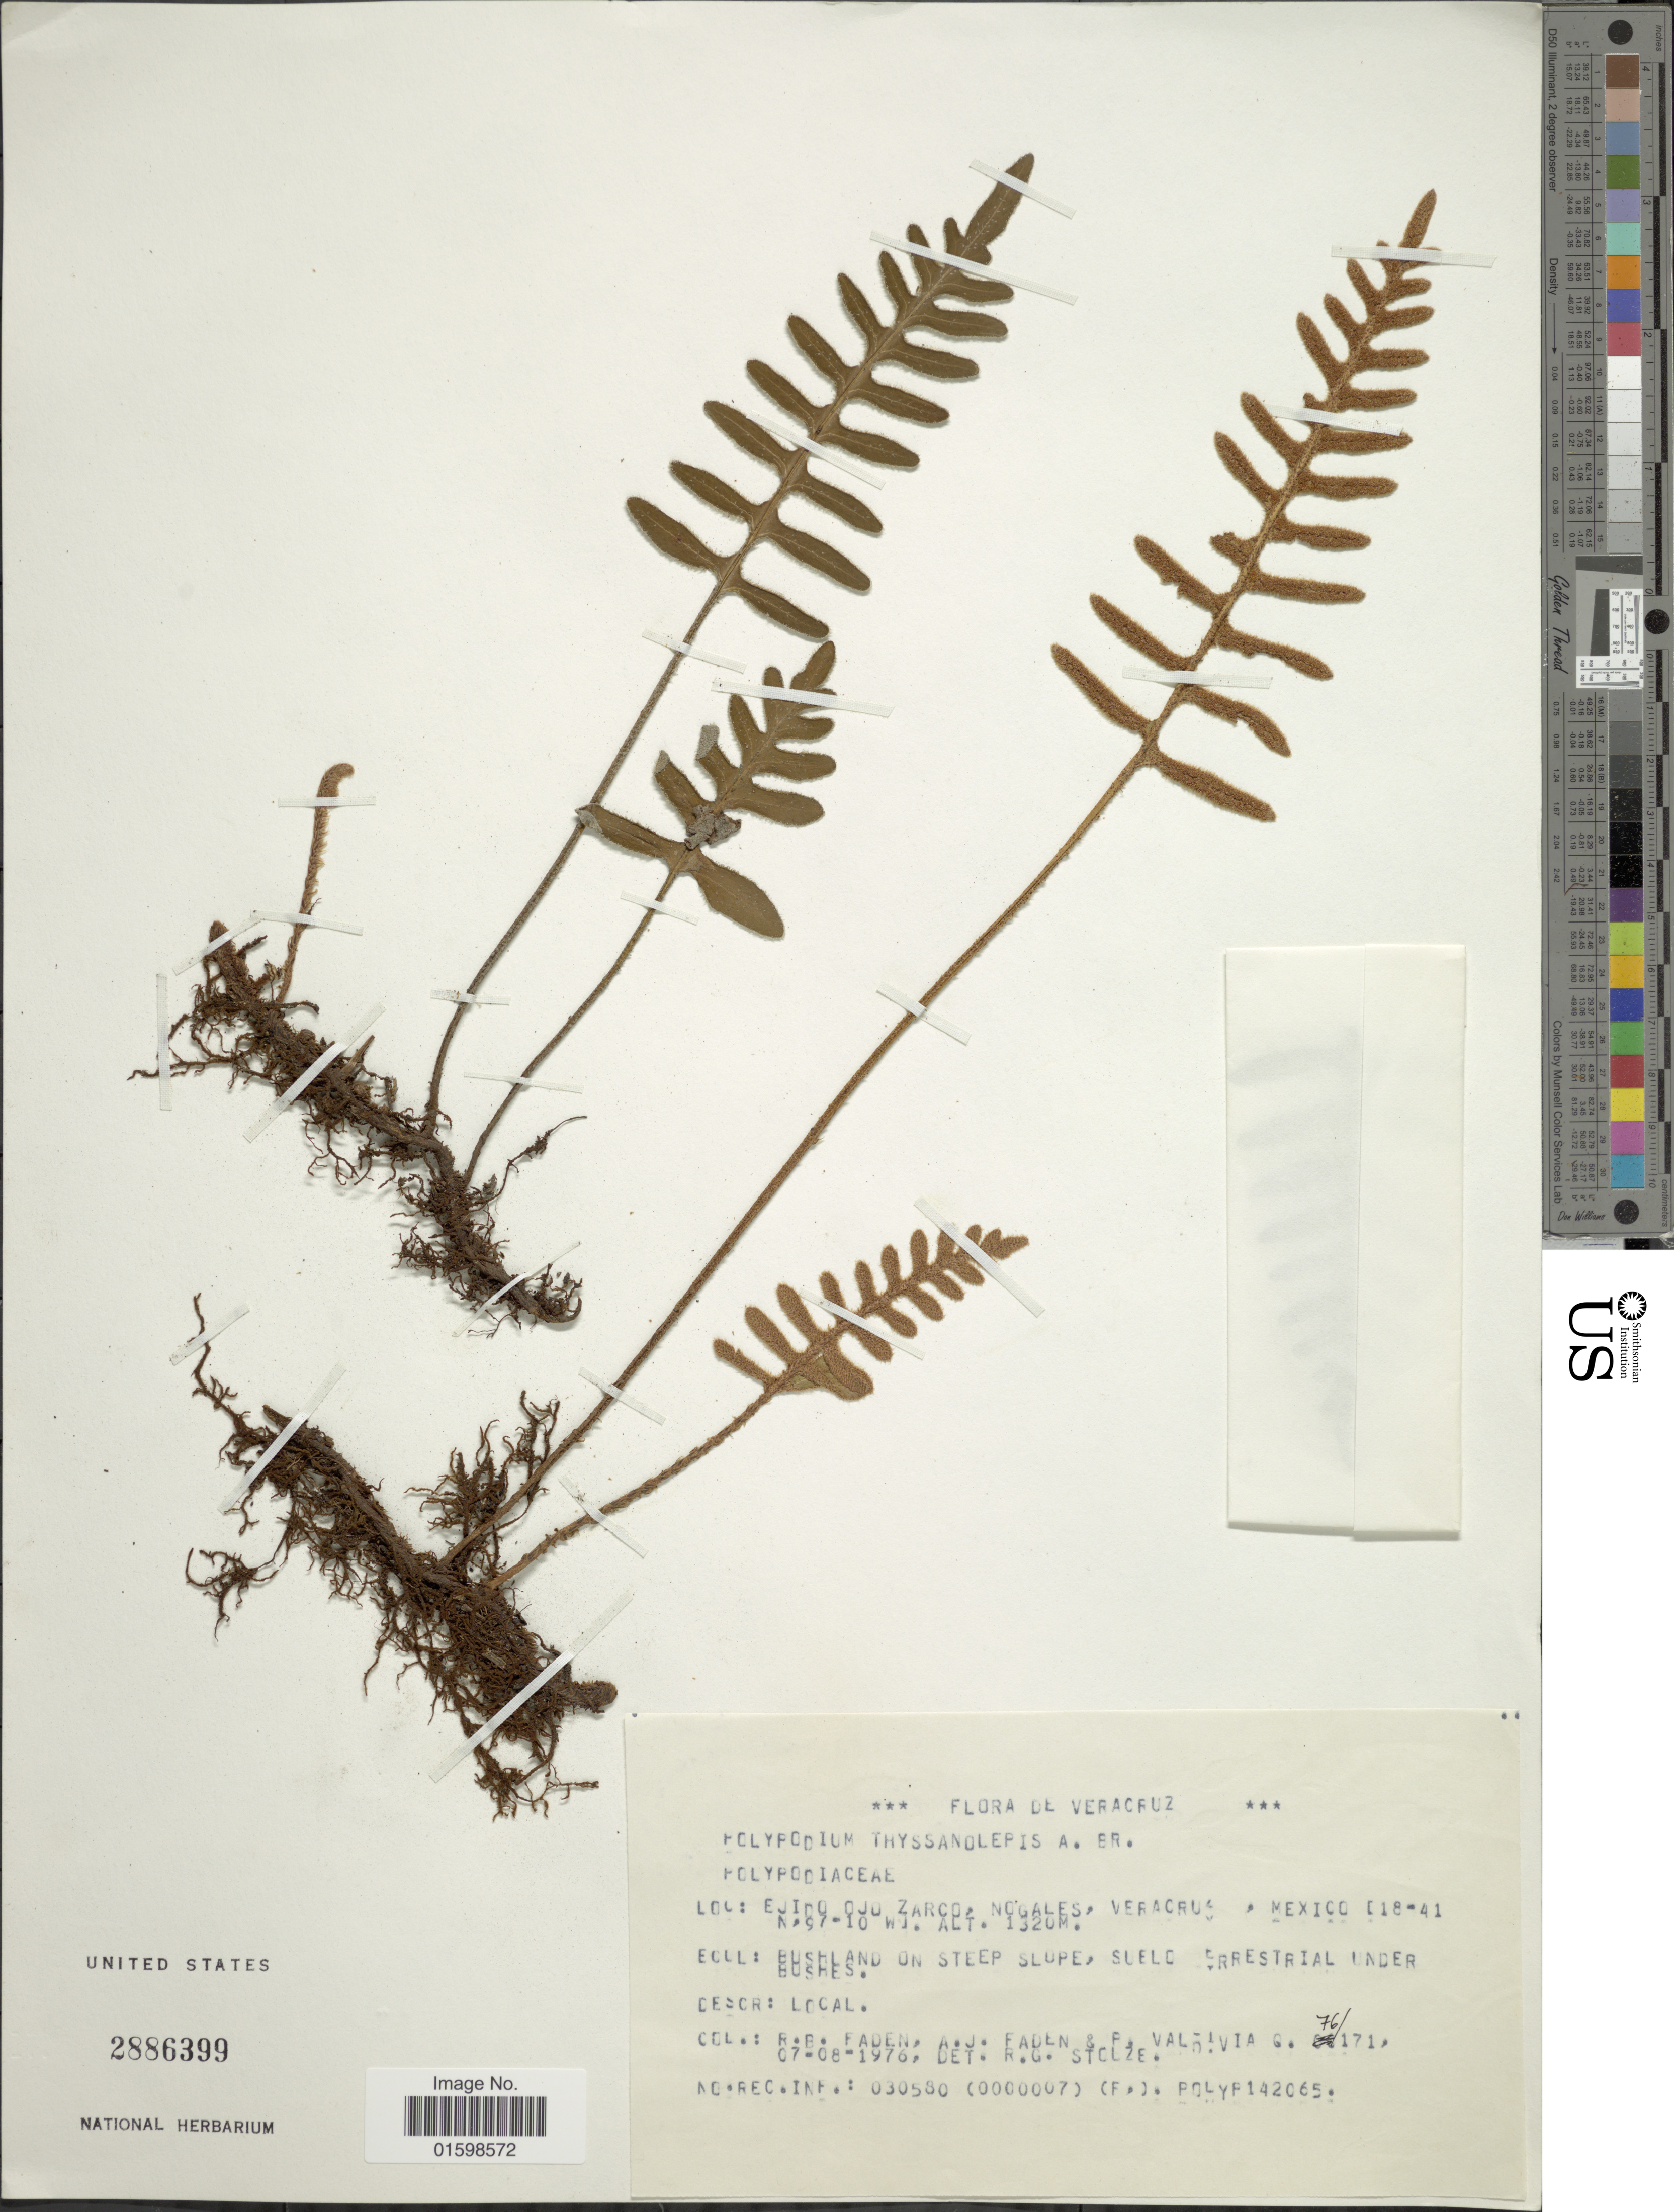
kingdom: Plantae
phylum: Tracheophyta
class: Polypodiopsida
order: Polypodiales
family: Polypodiaceae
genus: Pleopeltis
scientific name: Pleopeltis thyssanolepis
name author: (A. Braun ex Klotzsch) E.G. Andrews & Windham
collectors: R. B. Faden, A. J. Faden & P. E. Valdivia Q.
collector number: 76/171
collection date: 1976-08-07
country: Mexico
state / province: Veracruz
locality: Veracruz, Ejino Ojo Zarco, Nogales, Veracruz, Mexico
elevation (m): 1320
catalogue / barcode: US 2886399